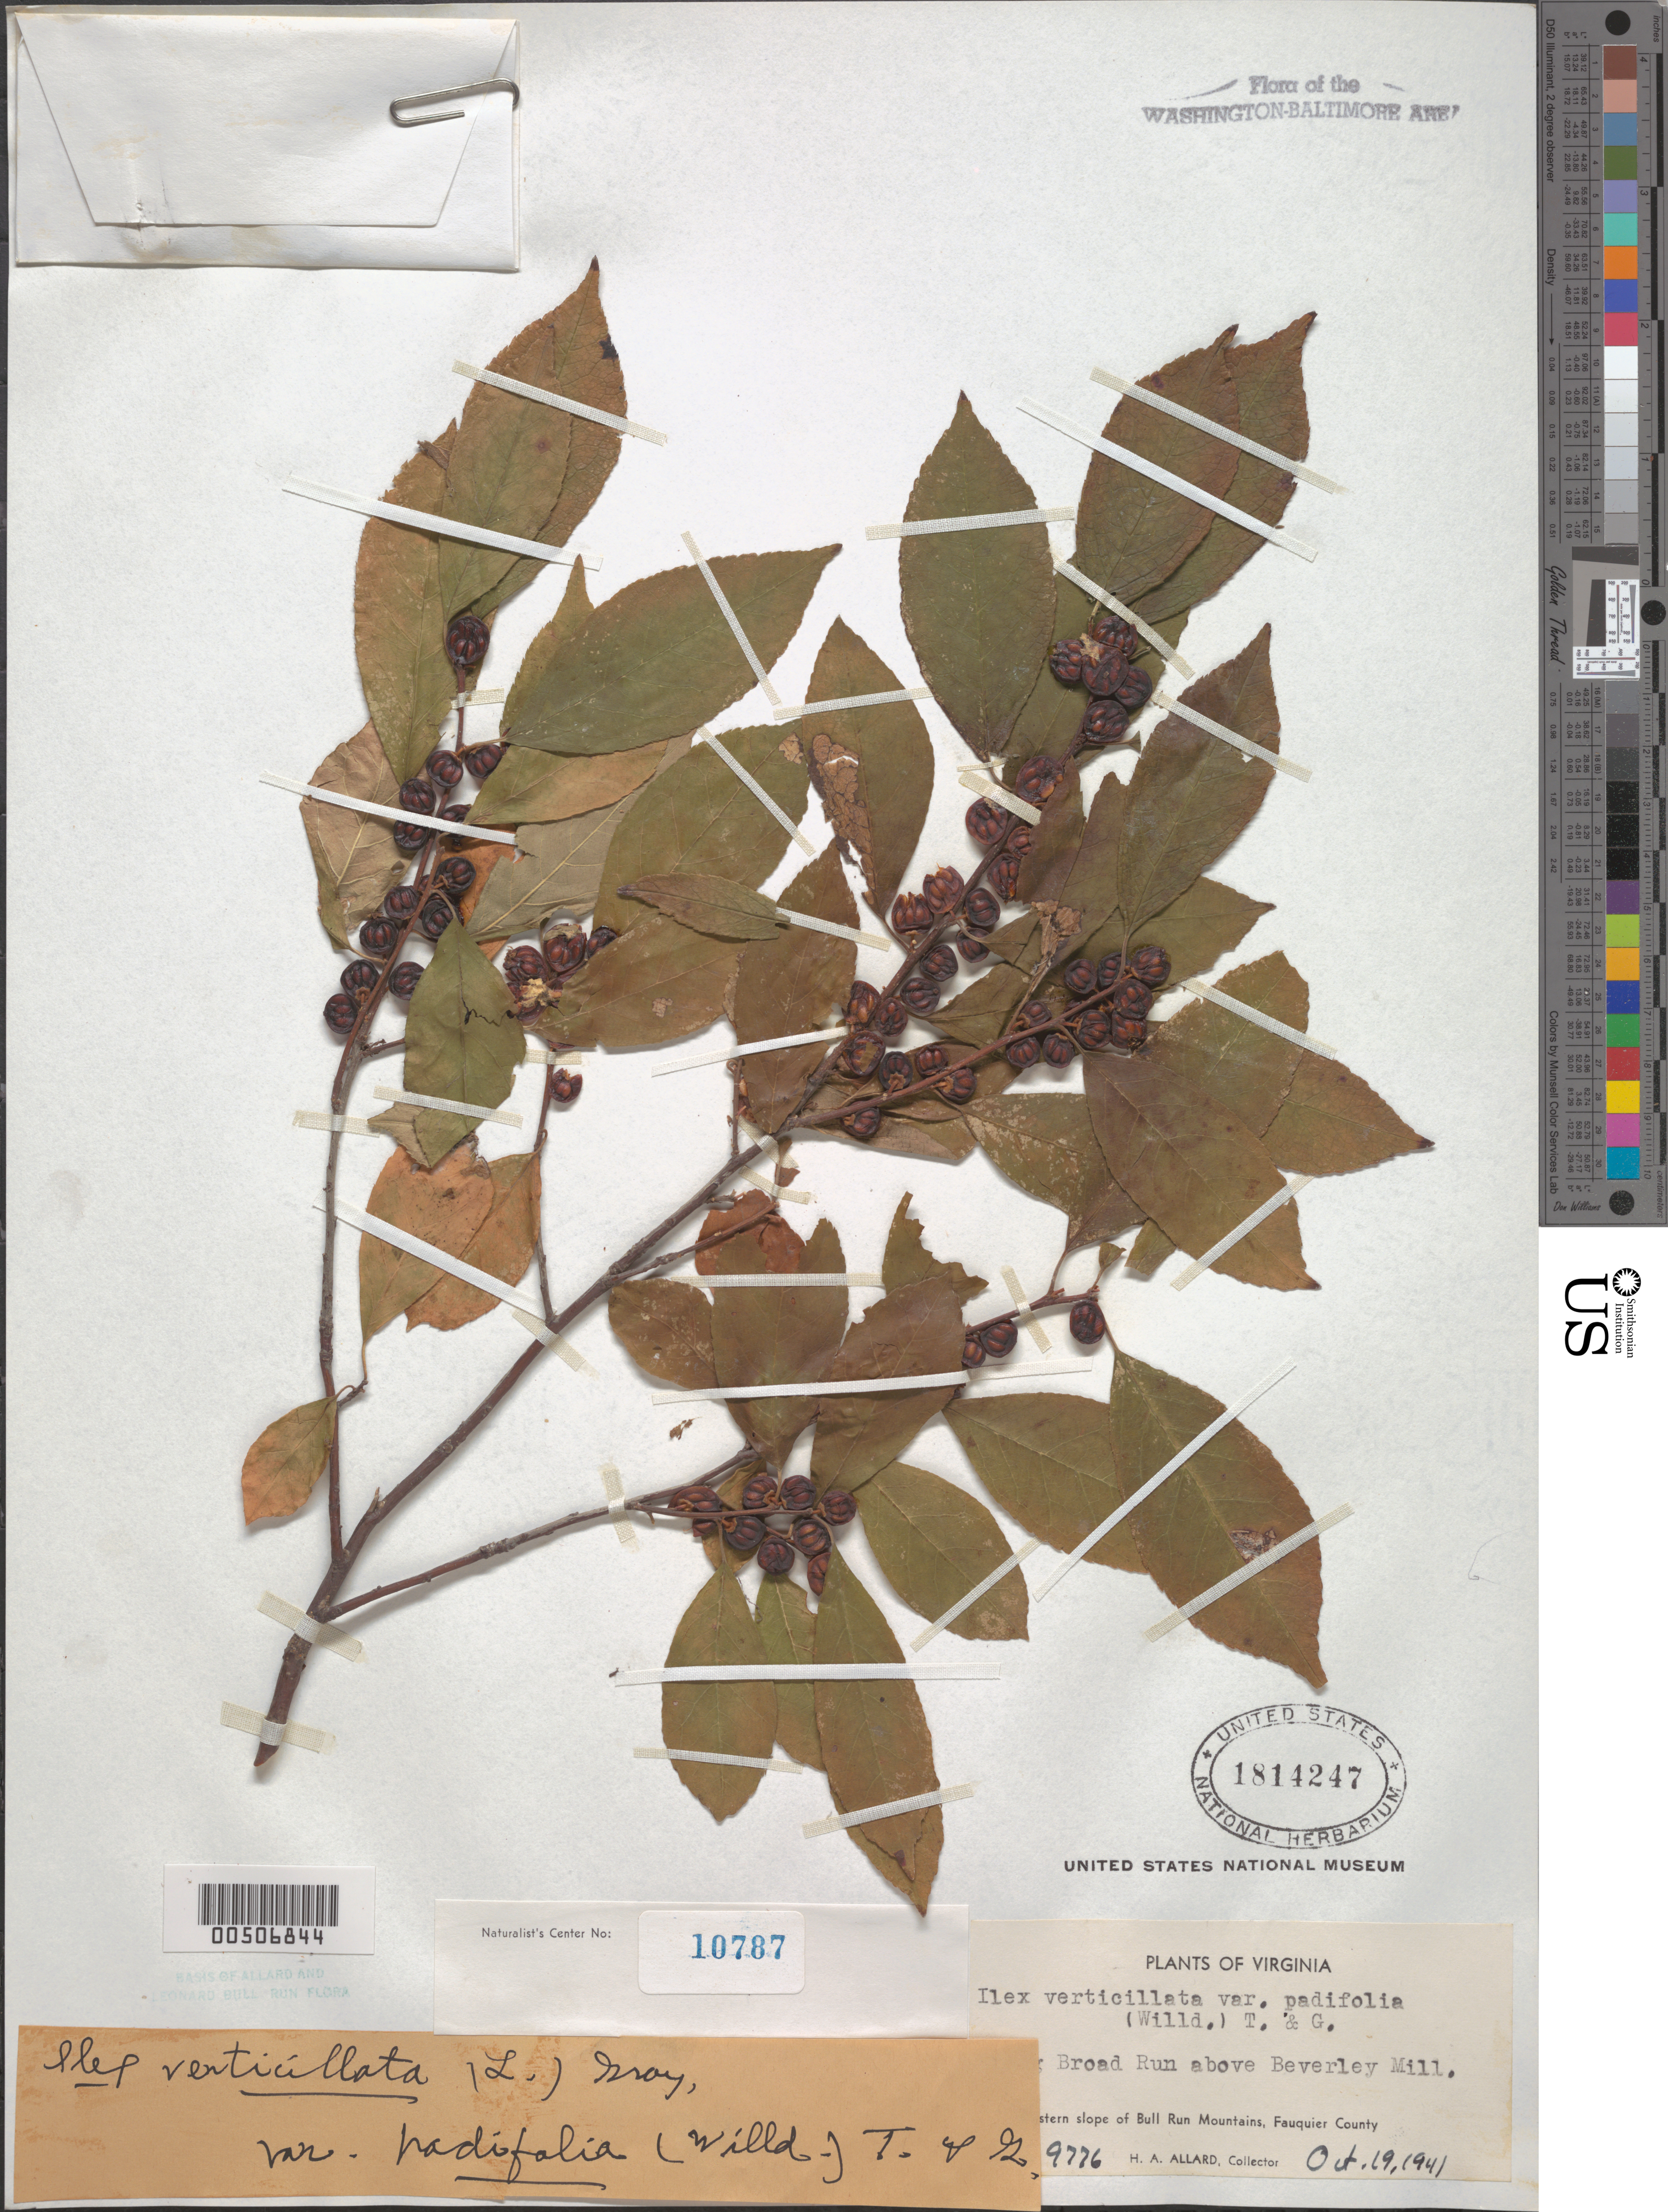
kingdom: Plantae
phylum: Tracheophyta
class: Magnoliopsida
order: Aquifoliales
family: Aquifoliaceae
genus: Ilex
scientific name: Ilex verticillata var. padifolia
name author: (Willd.) Torr. & A. Gray ex S. Watson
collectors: H. A. Allard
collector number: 9776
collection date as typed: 19 Oct 1941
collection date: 1941-10-19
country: United States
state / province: Virginia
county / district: Fauquier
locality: Along Broad Run above Beverley Mill, W slope of Bull Run Mts. Bull Run Mts.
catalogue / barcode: US 1814247